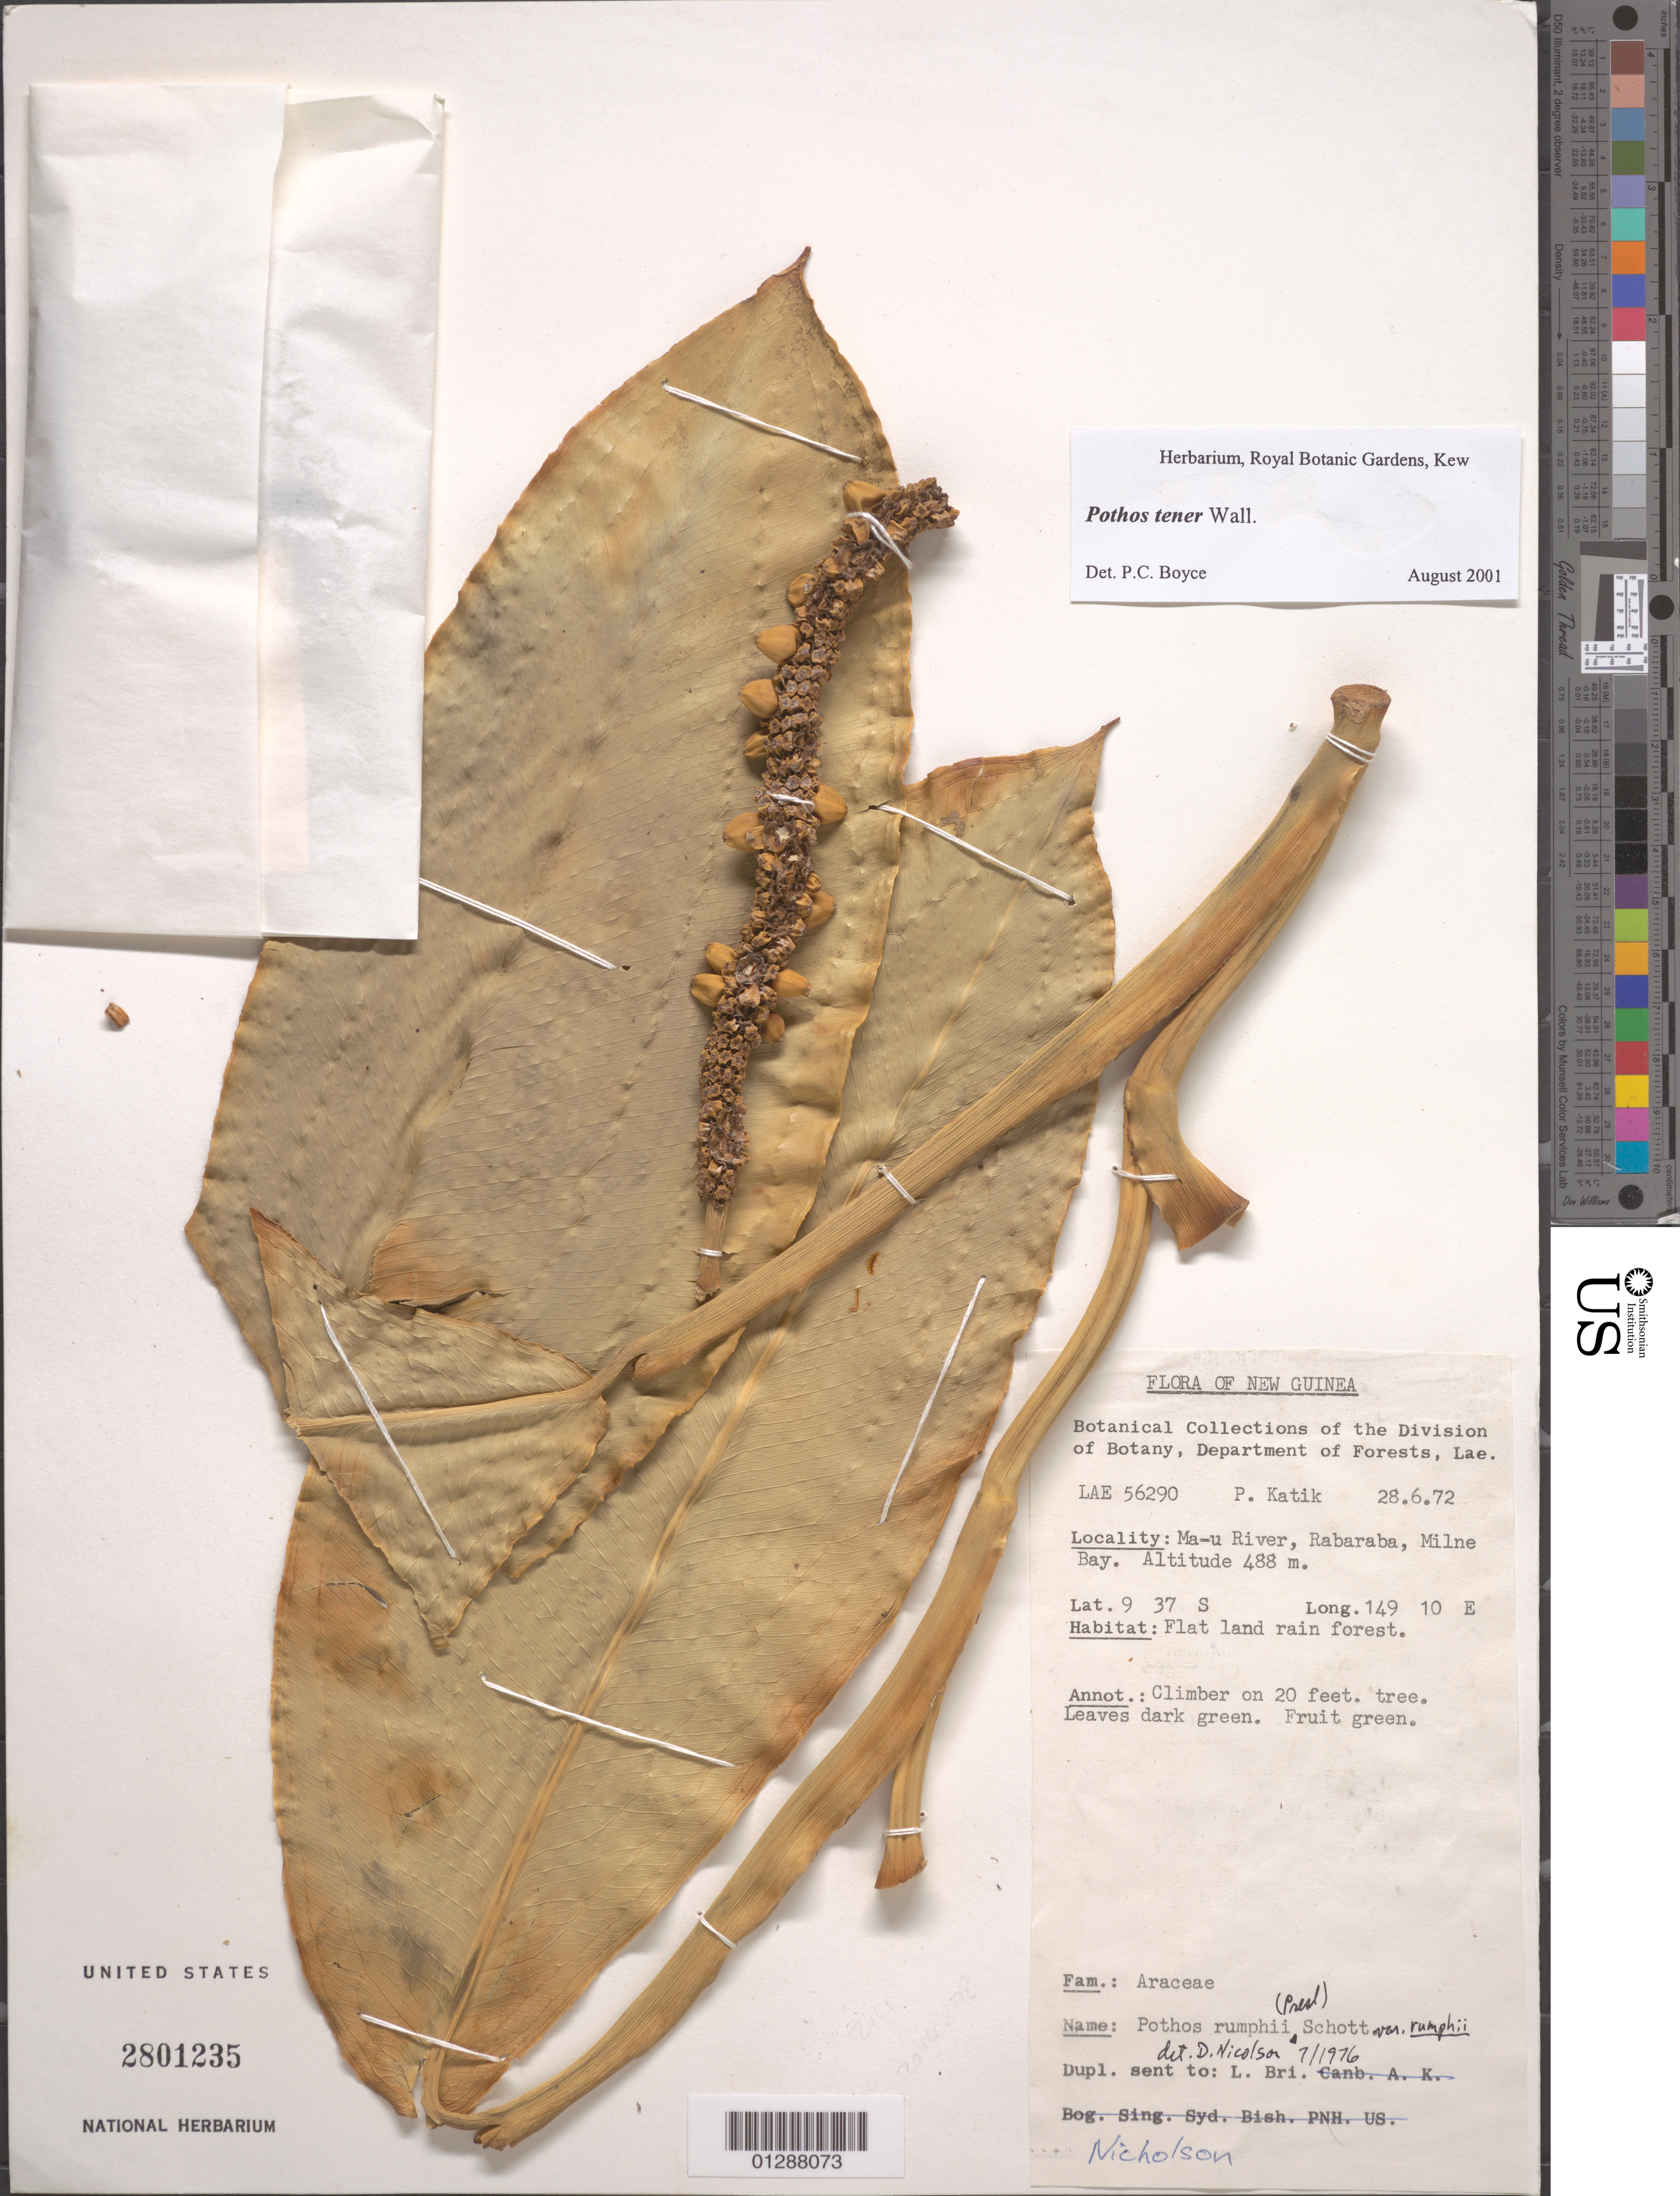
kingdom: Plantae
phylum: Tracheophyta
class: Liliopsida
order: Alismatales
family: Araceae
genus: Pothos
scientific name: Pothos tener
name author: Wall.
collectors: P. Katik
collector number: LAE 56290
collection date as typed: Transcribed d/m/y: 28/6/72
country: Papua New Guinea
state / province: Milne Bay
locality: New Guinea. Ma-u River, Rabaraba.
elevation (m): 488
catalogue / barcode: US 2801235